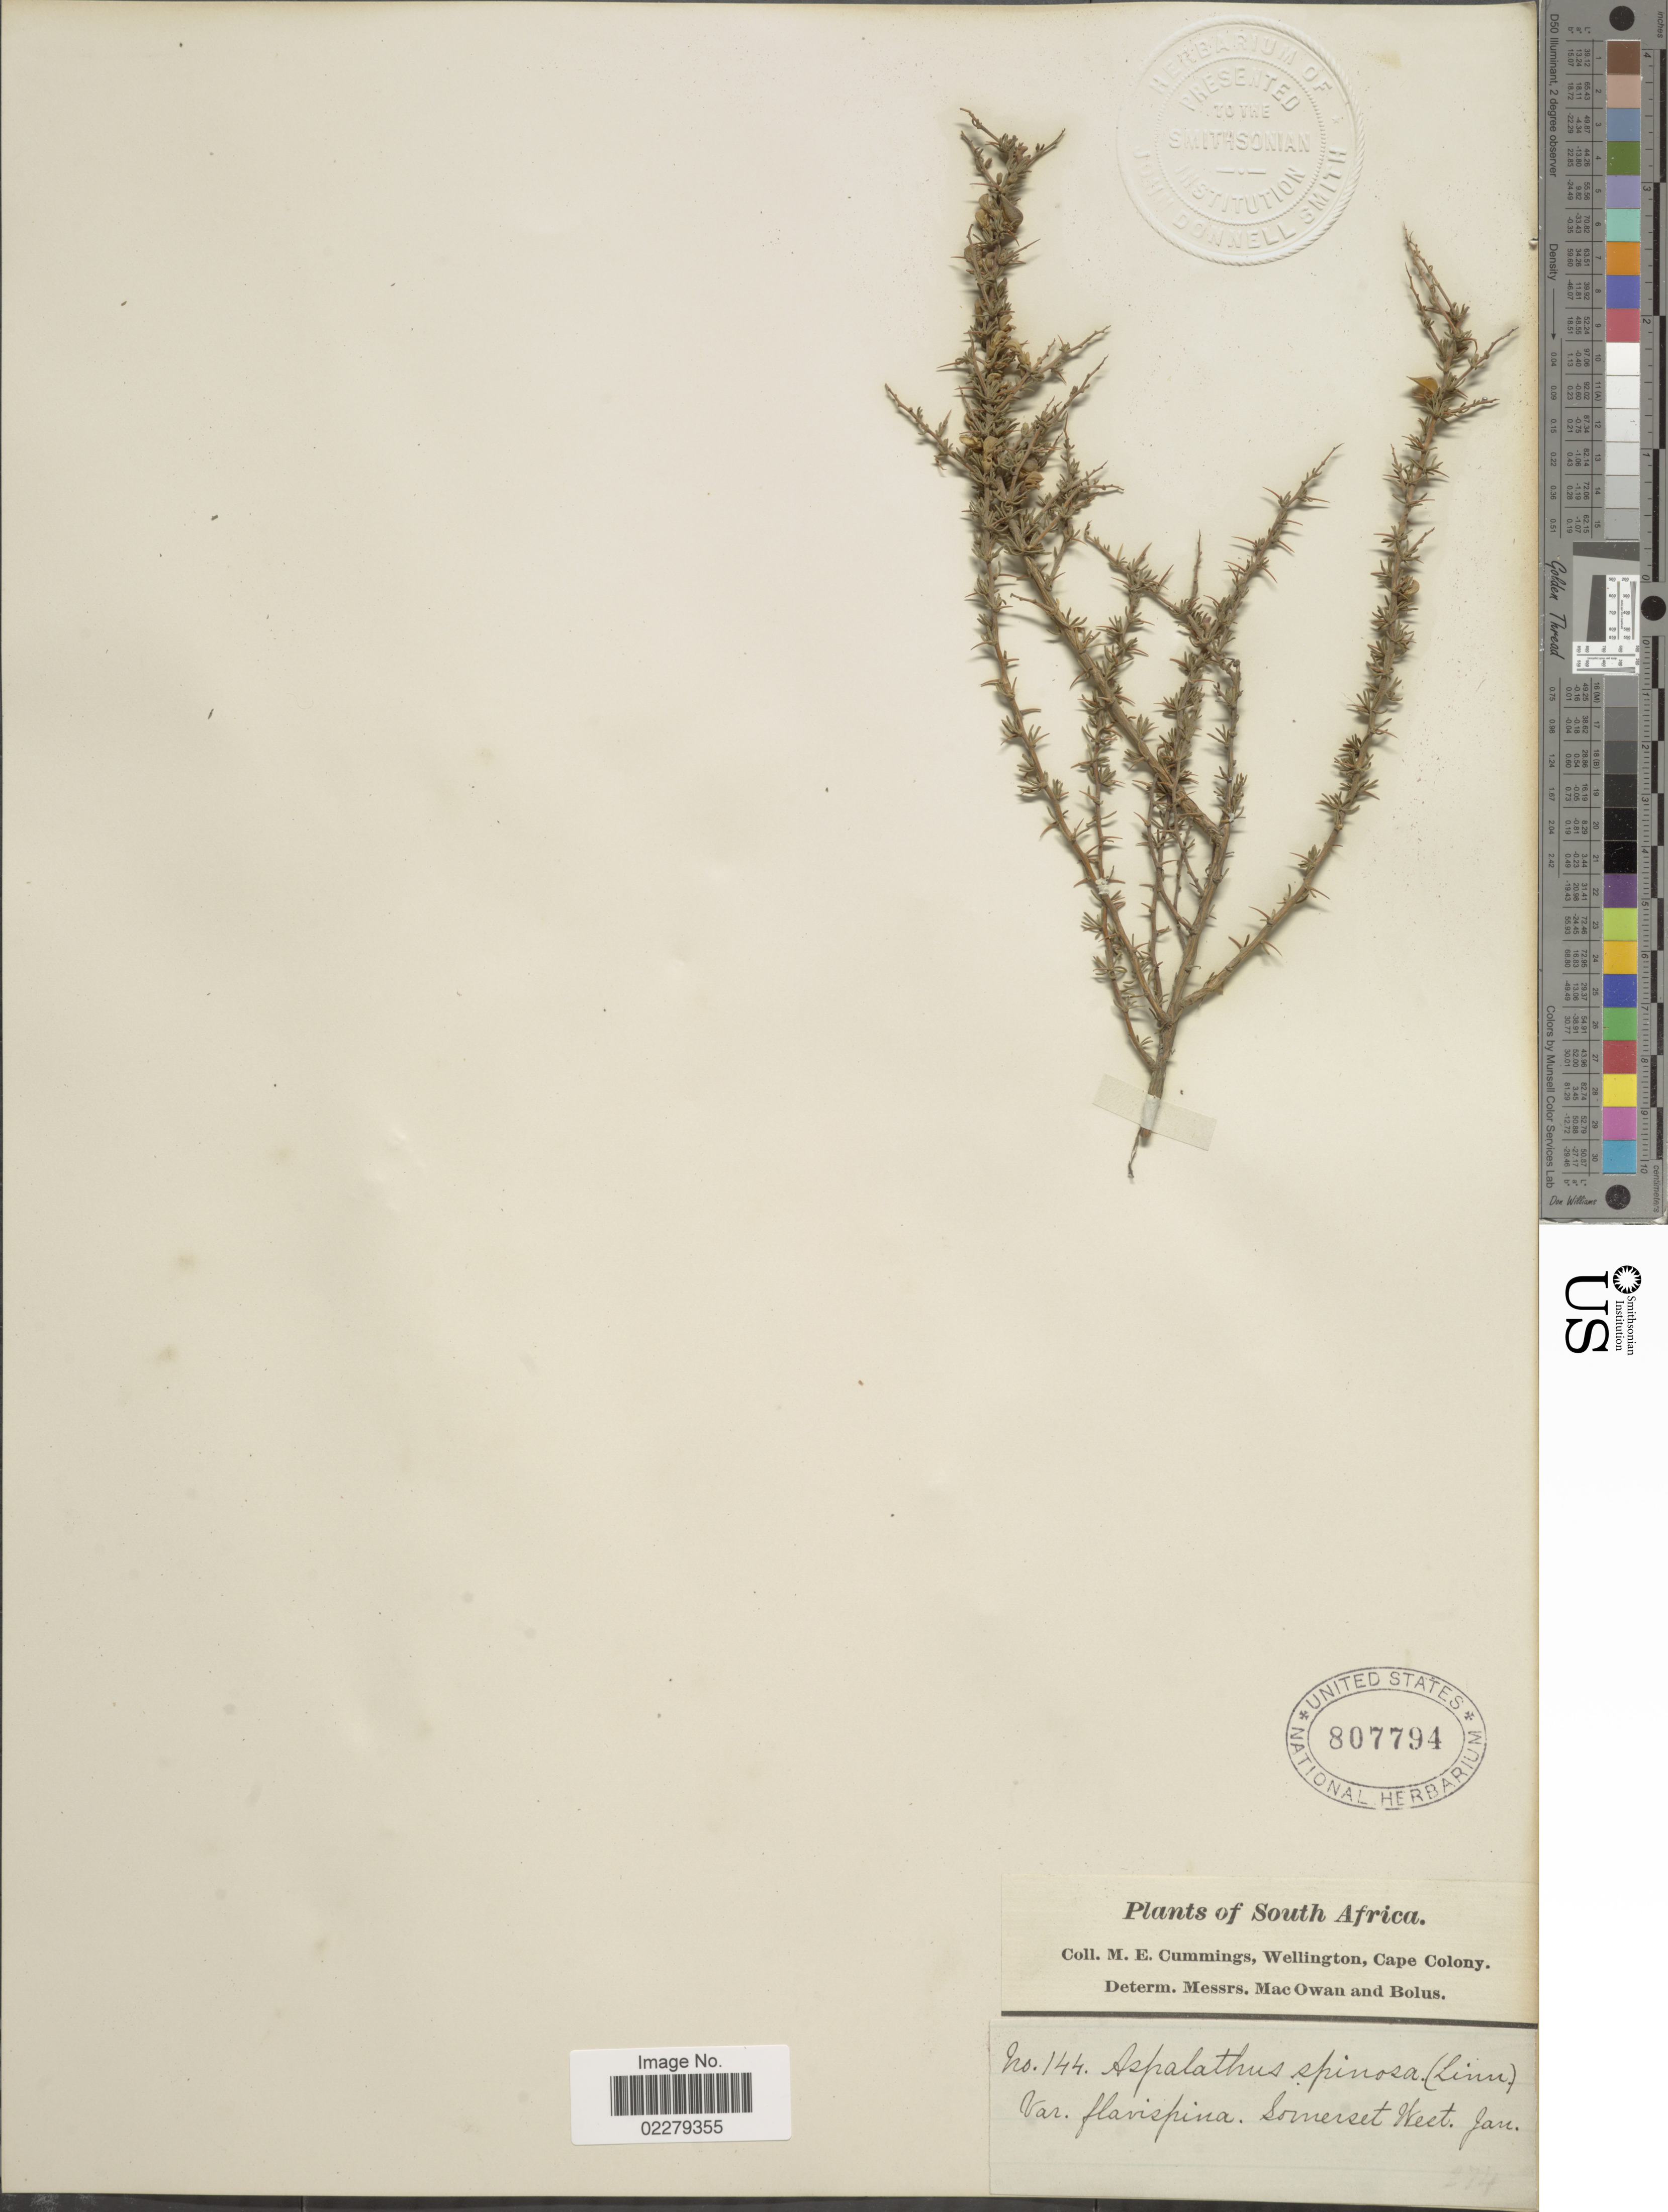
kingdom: Plantae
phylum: Tracheophyta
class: Magnoliopsida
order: Fabales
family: Fabaceae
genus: Aspalathus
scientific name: Aspalathus spinosa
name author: L.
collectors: M. E. Cummings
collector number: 144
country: South Africa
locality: Somerset West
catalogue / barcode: US 807794